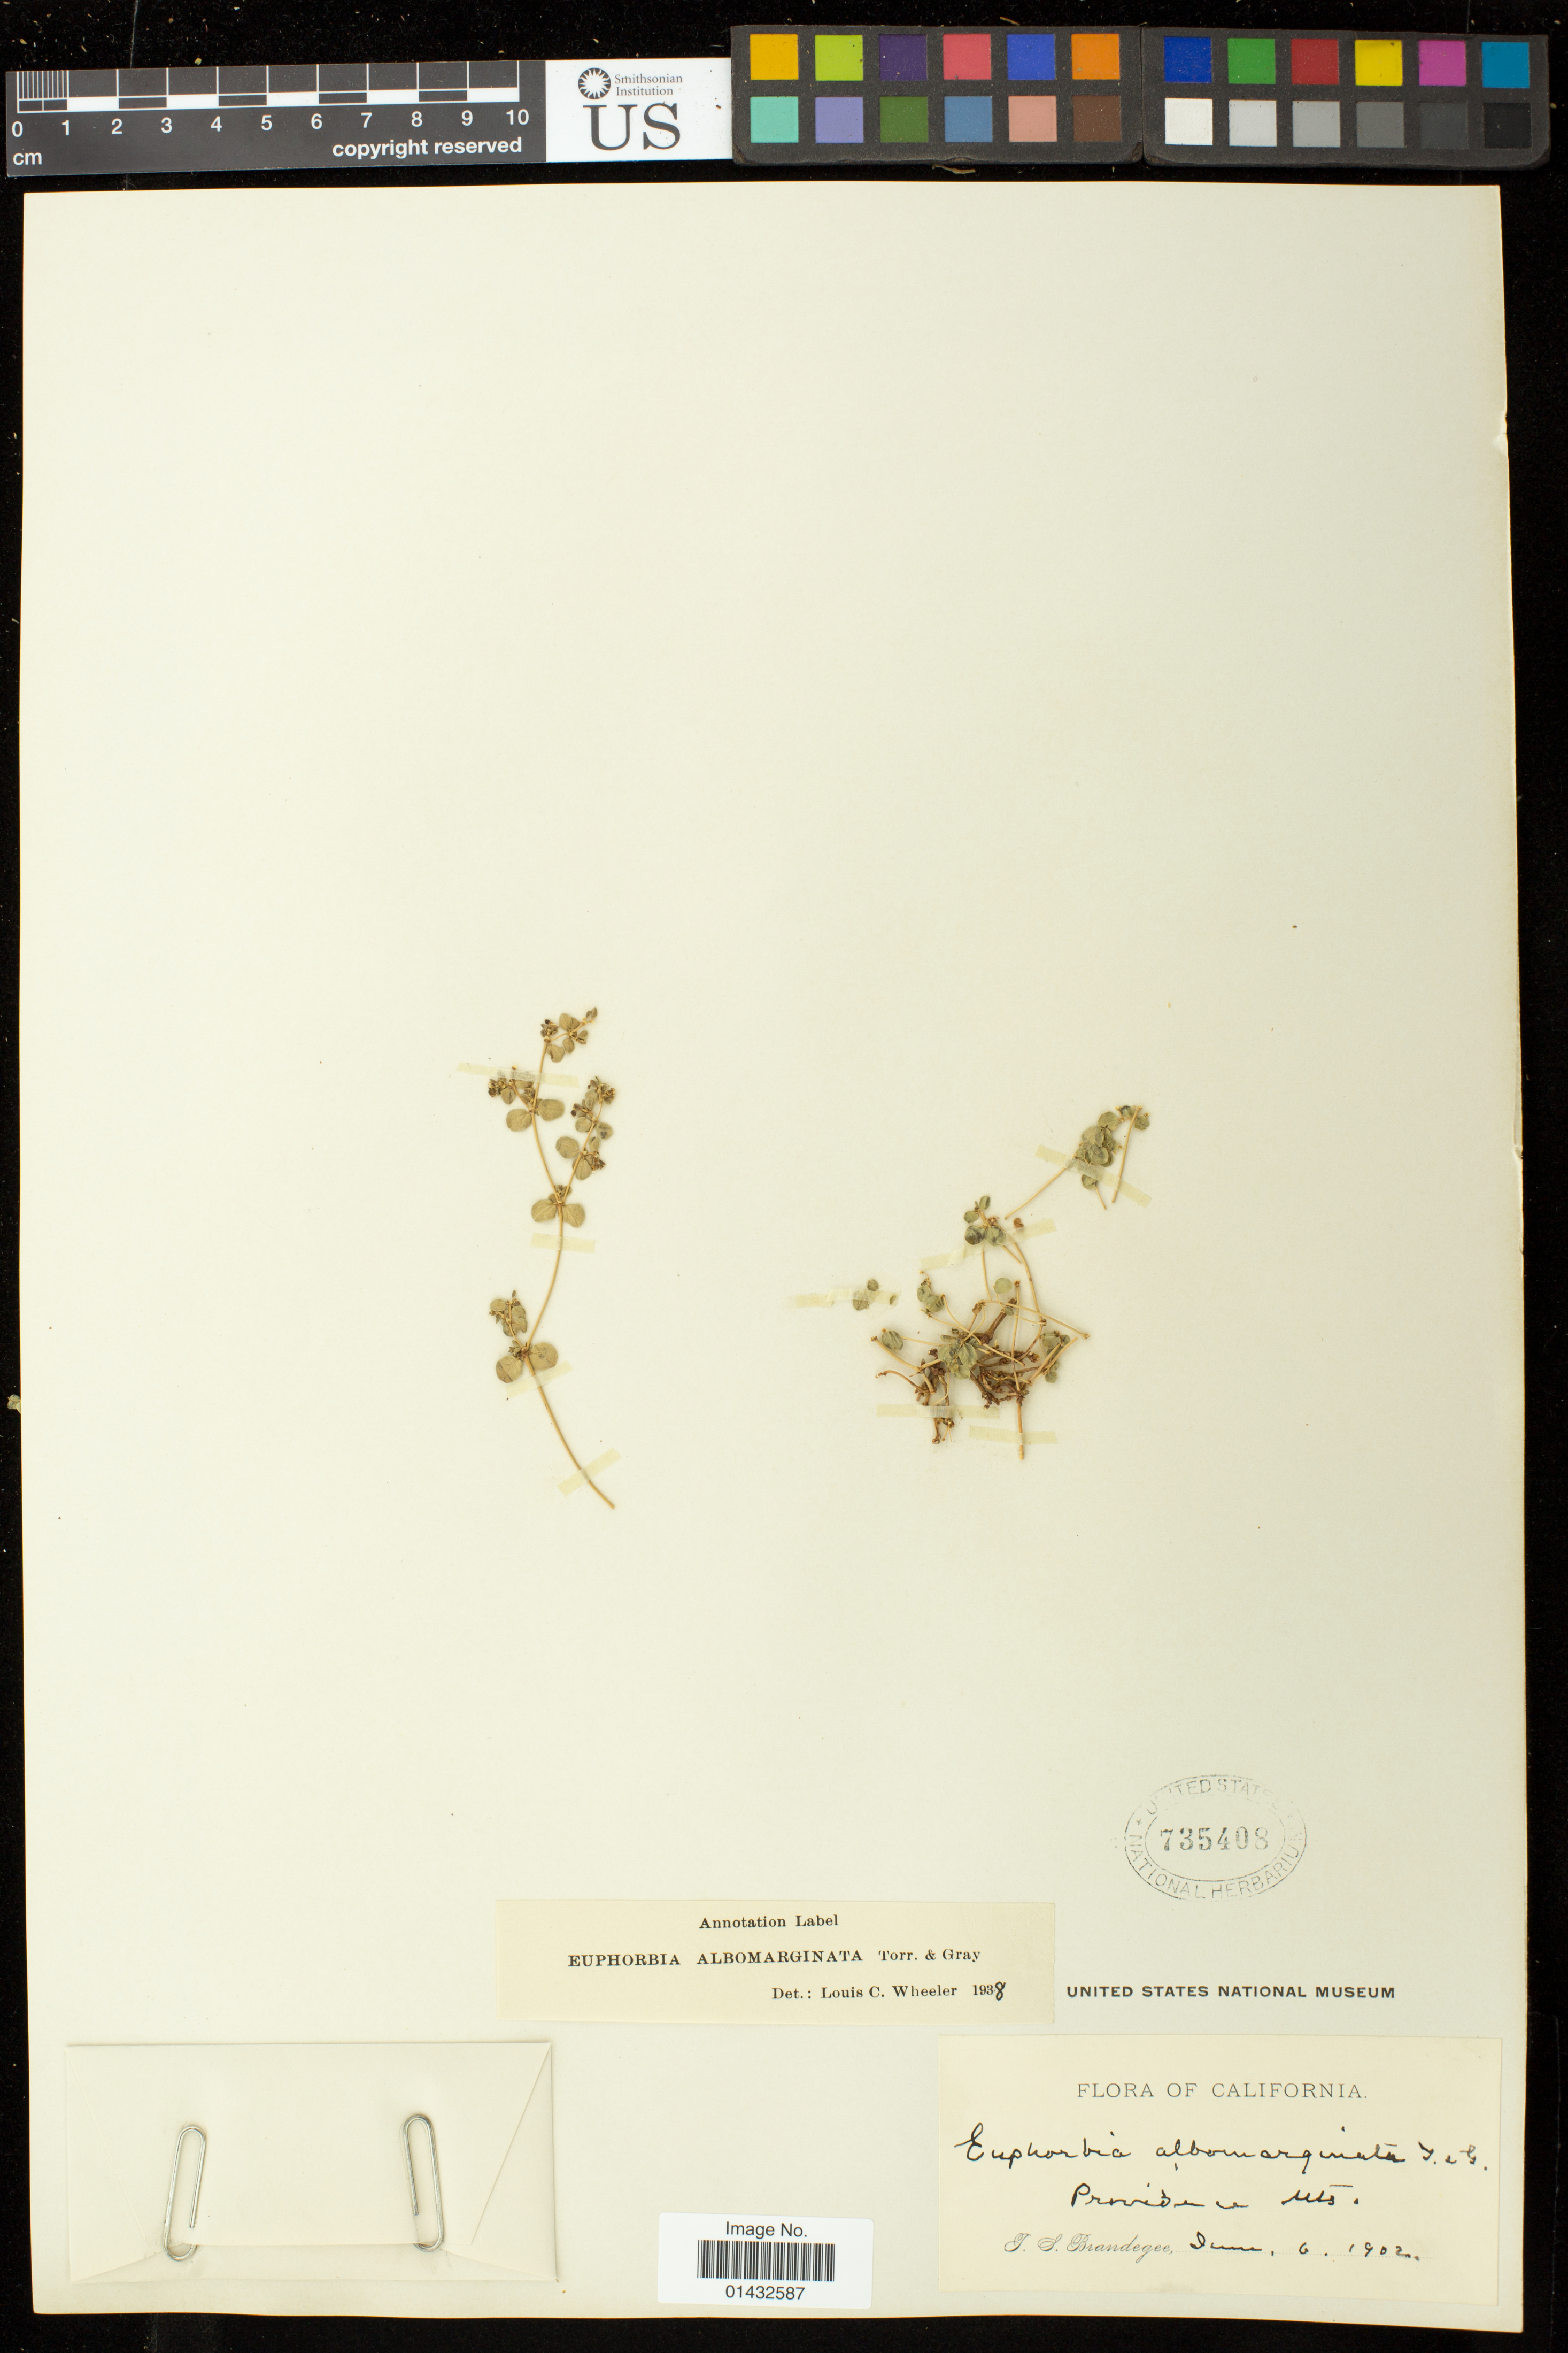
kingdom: Plantae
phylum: Tracheophyta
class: Magnoliopsida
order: Malpighiales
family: Euphorbiaceae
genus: Euphorbia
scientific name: Euphorbia albomarginata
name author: Torr. & A. Gray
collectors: T. S. Brandegee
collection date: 1902-06-06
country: United States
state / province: California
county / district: San Bernardino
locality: Providence Mts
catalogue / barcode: US 735408